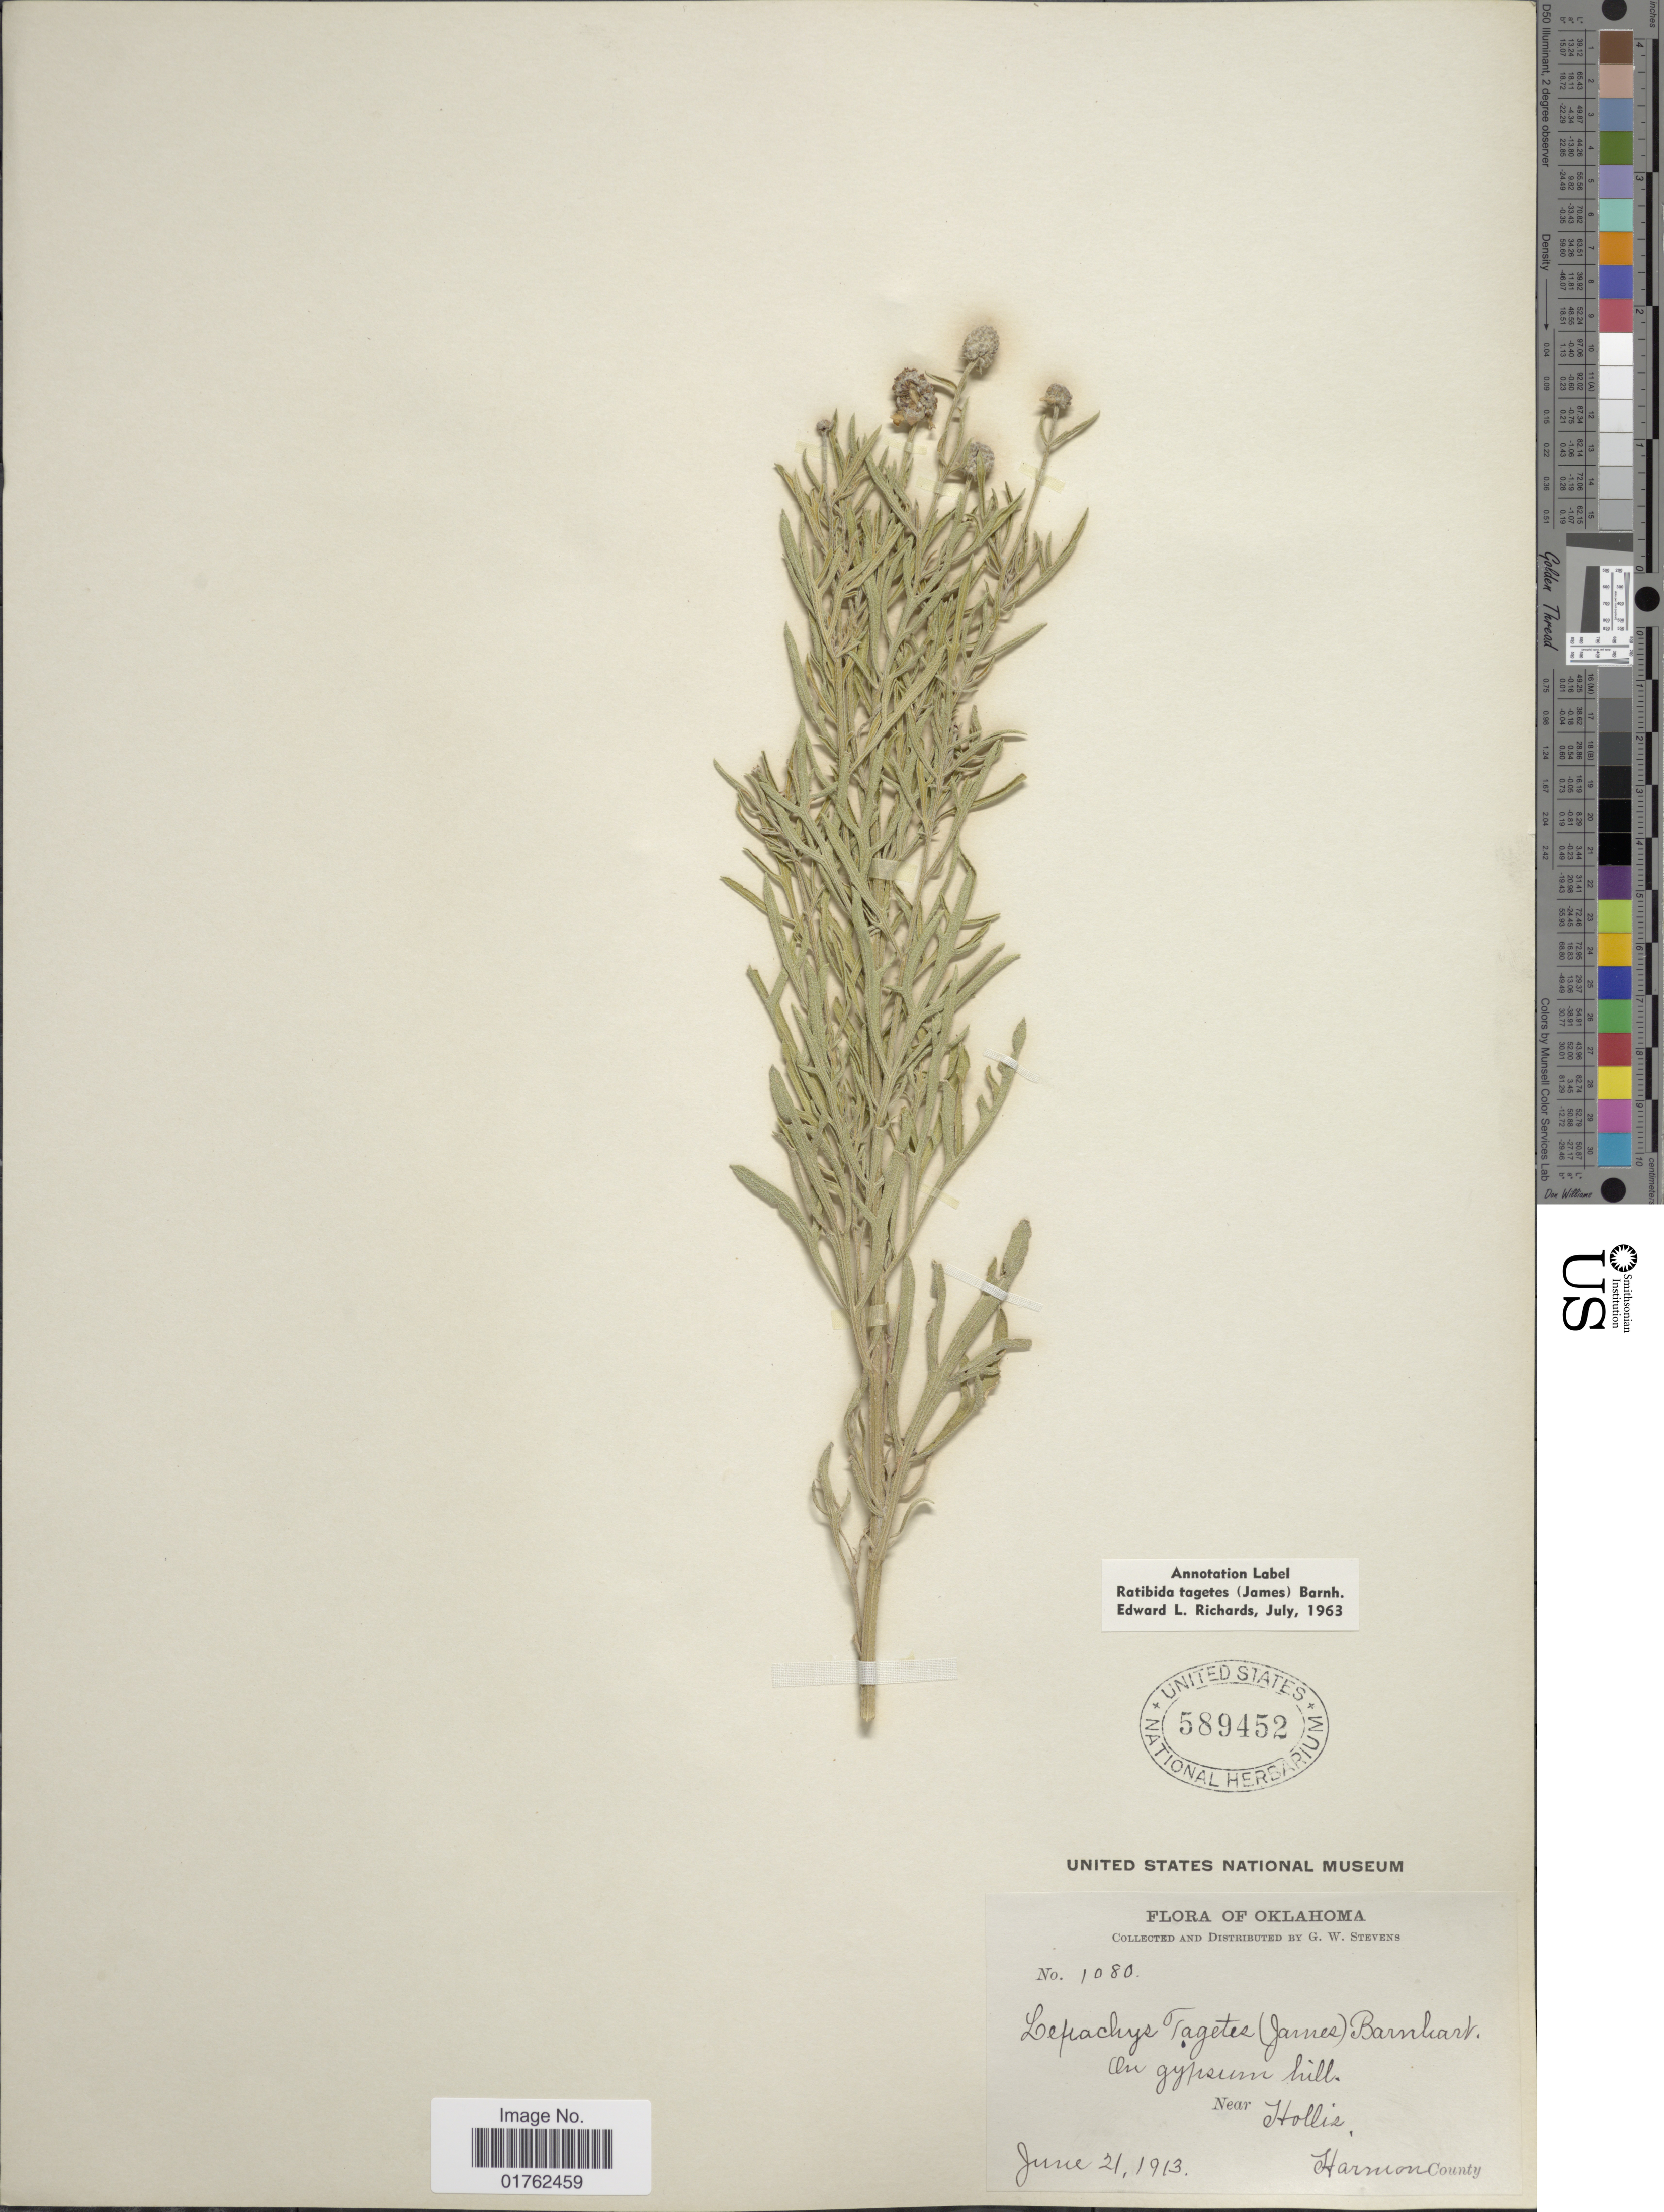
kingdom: Plantae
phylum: Tracheophyta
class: Magnoliopsida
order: Asterales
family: Asteraceae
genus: Ratibida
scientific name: Ratibida tagetes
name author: (James) Barnhart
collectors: G. W. Stevens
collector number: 1080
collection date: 1913-06-21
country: United States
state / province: Oklahoma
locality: On gypsum hill, Near Hollie. Harmon County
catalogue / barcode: US 589452